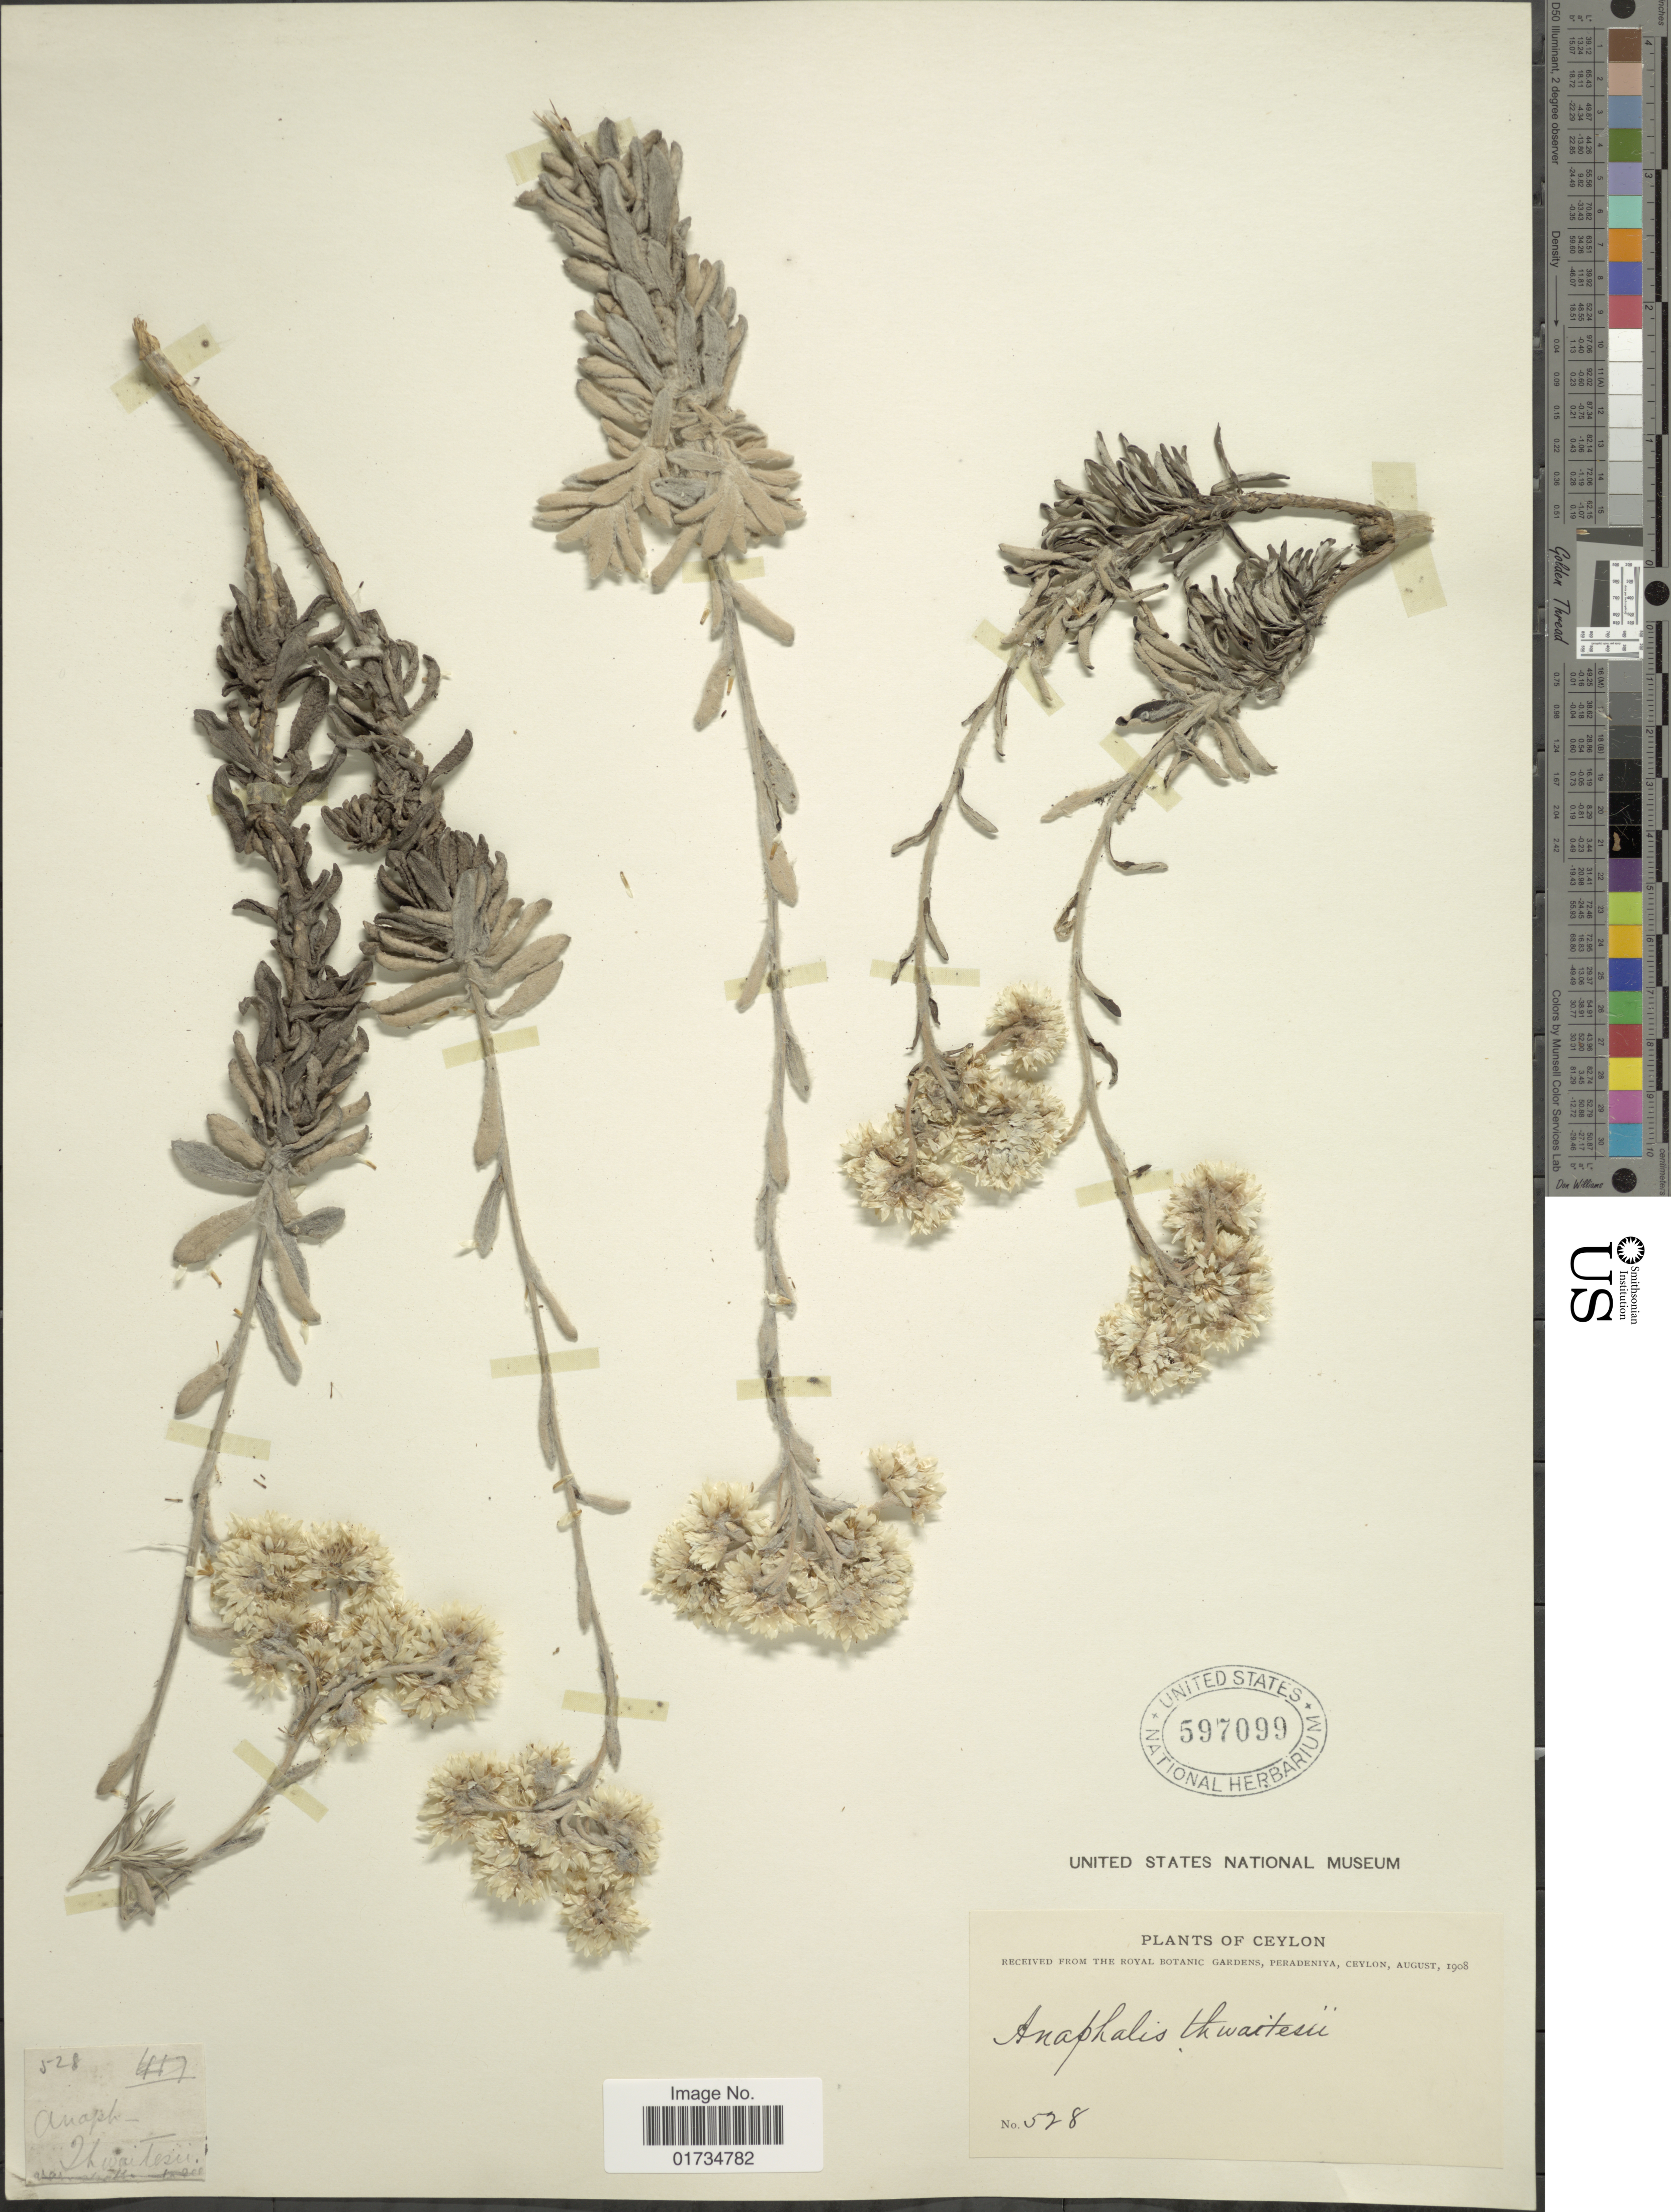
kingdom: Plantae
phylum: Tracheophyta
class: Magnoliopsida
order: Asterales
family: Asteraceae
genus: Anaphalis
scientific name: Anaphalis thwaitesii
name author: C.B. Clarke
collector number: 528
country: Sri Lanka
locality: Ceylon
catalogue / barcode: US 597099